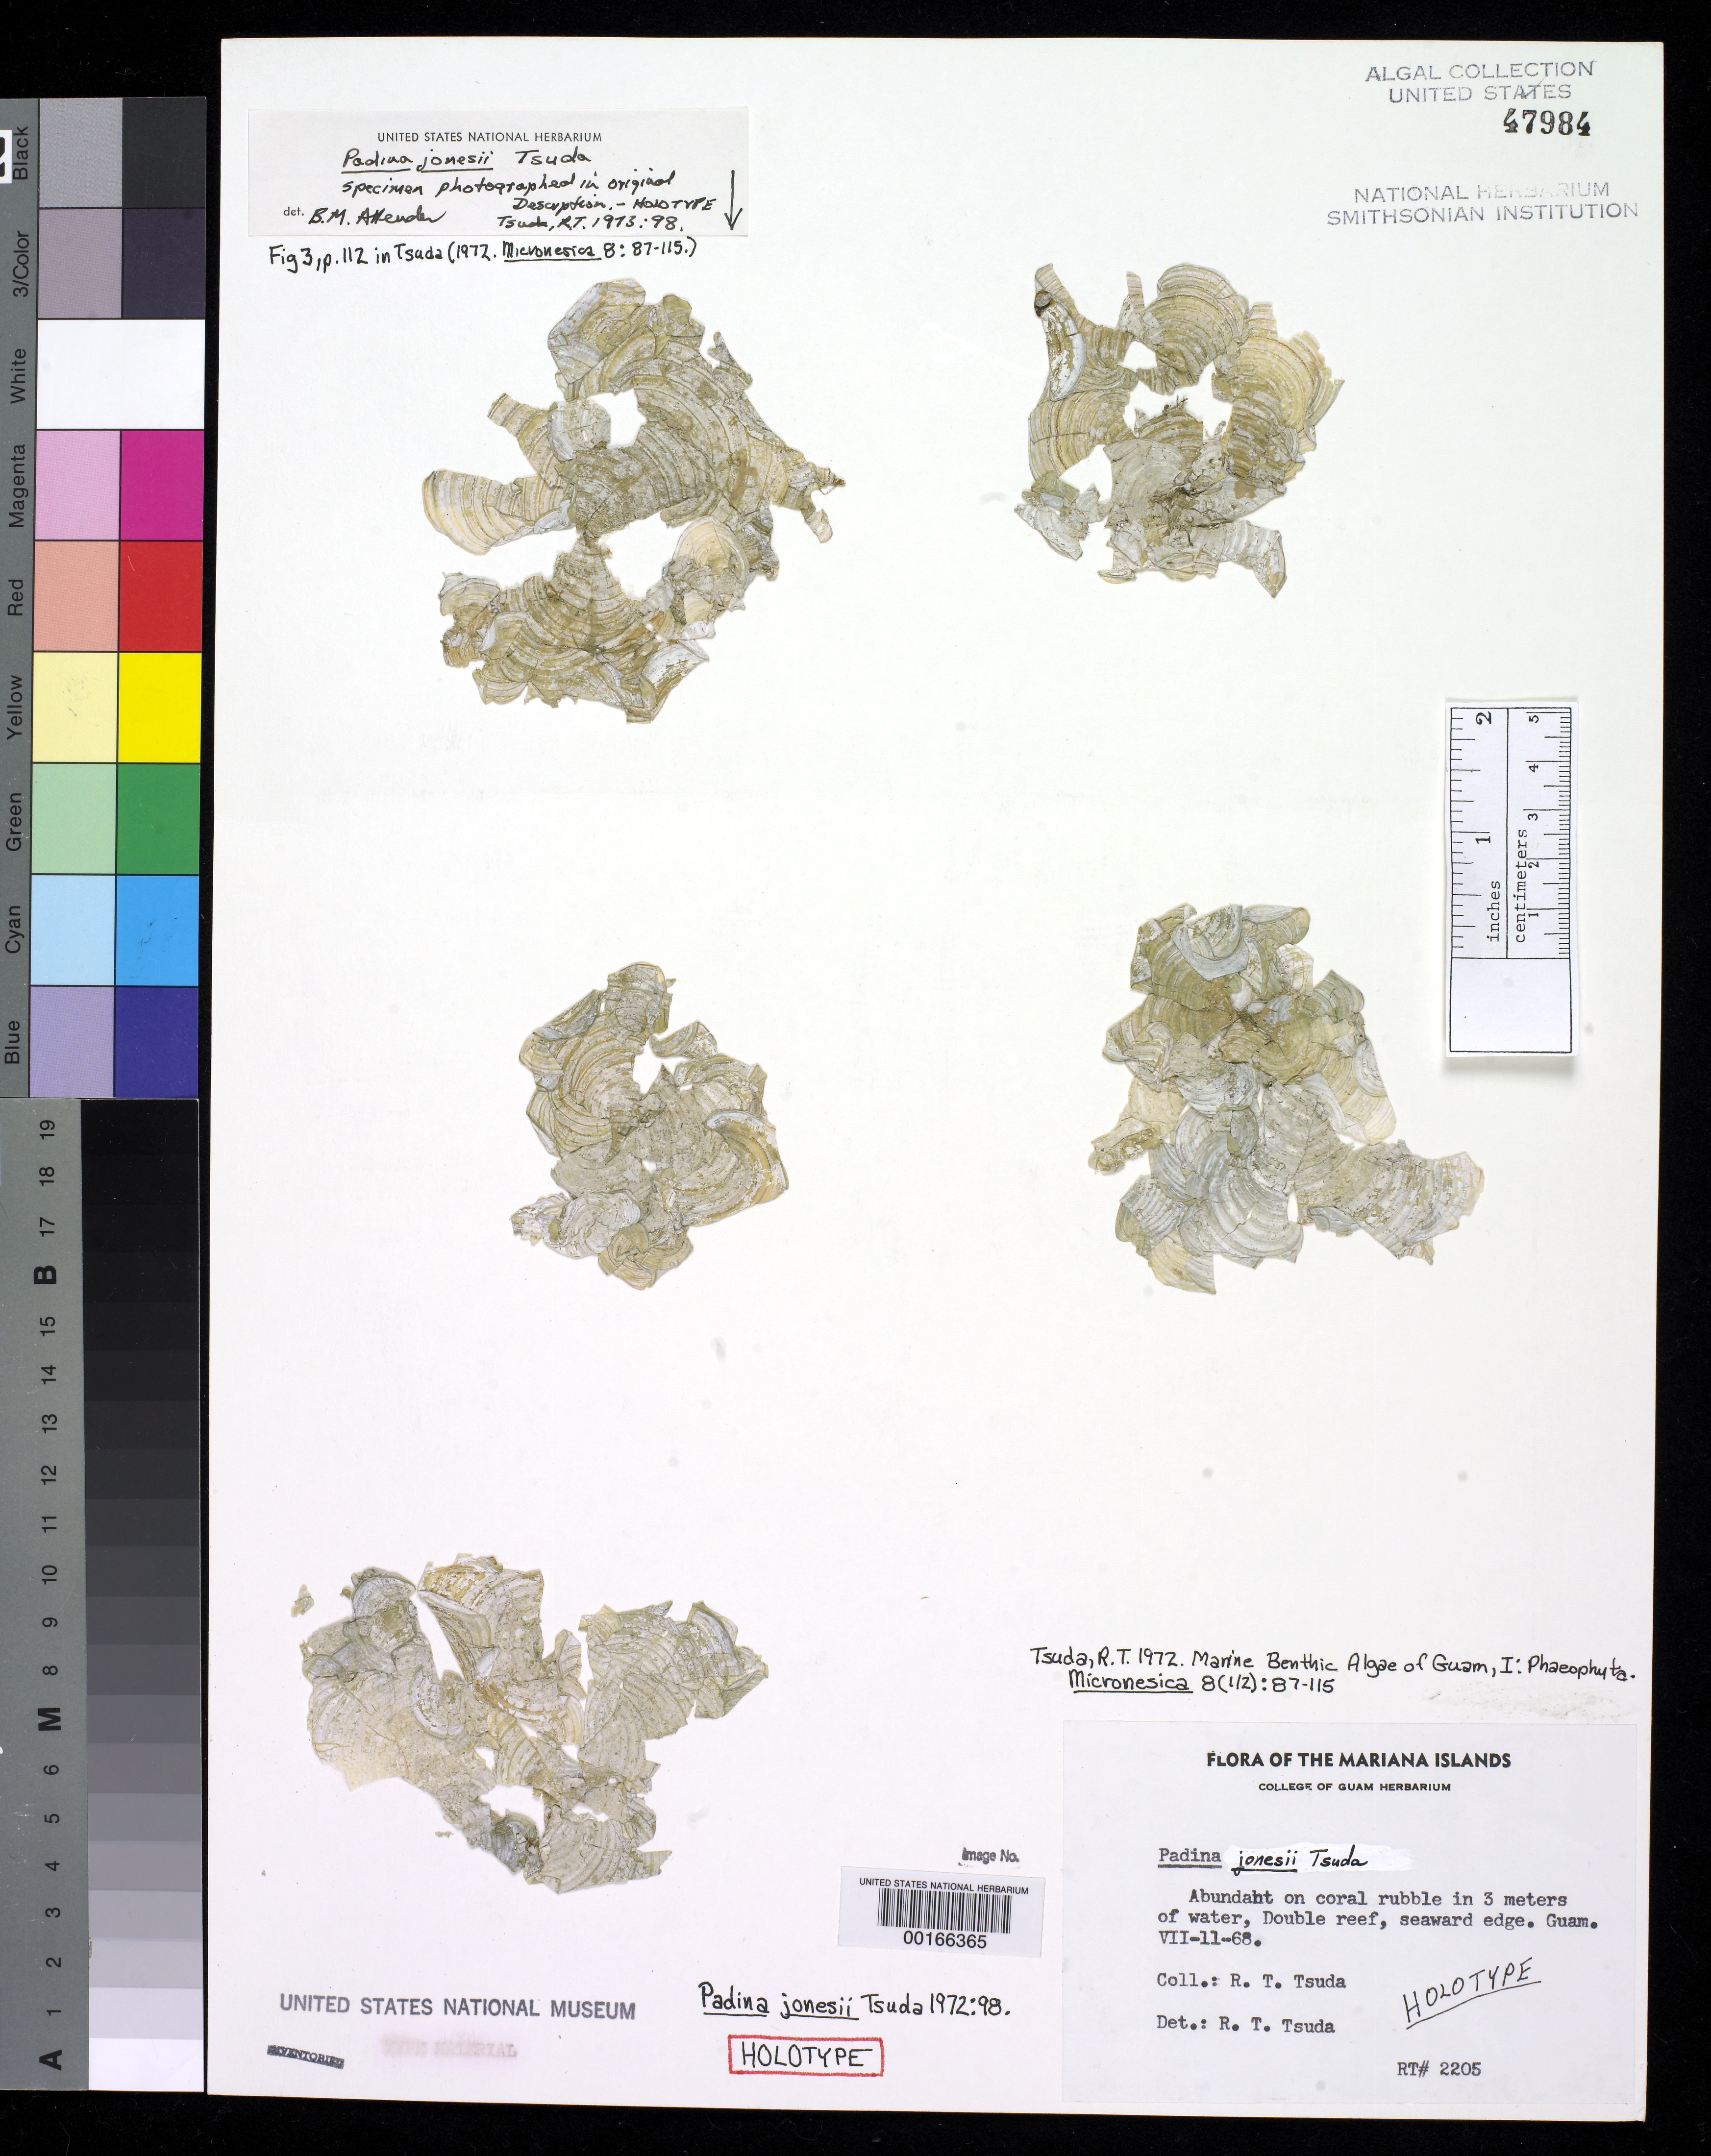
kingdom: Chromista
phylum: Ochrophyta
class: Phaeophyceae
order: Dictyotales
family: Dictyotaceae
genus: Padina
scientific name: Padina jonesii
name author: Tsuda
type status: Holotype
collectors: R. Tsuda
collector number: RT 2205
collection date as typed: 11 Jul 1968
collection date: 1968-07-11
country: Guam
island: Guam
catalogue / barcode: US 47984